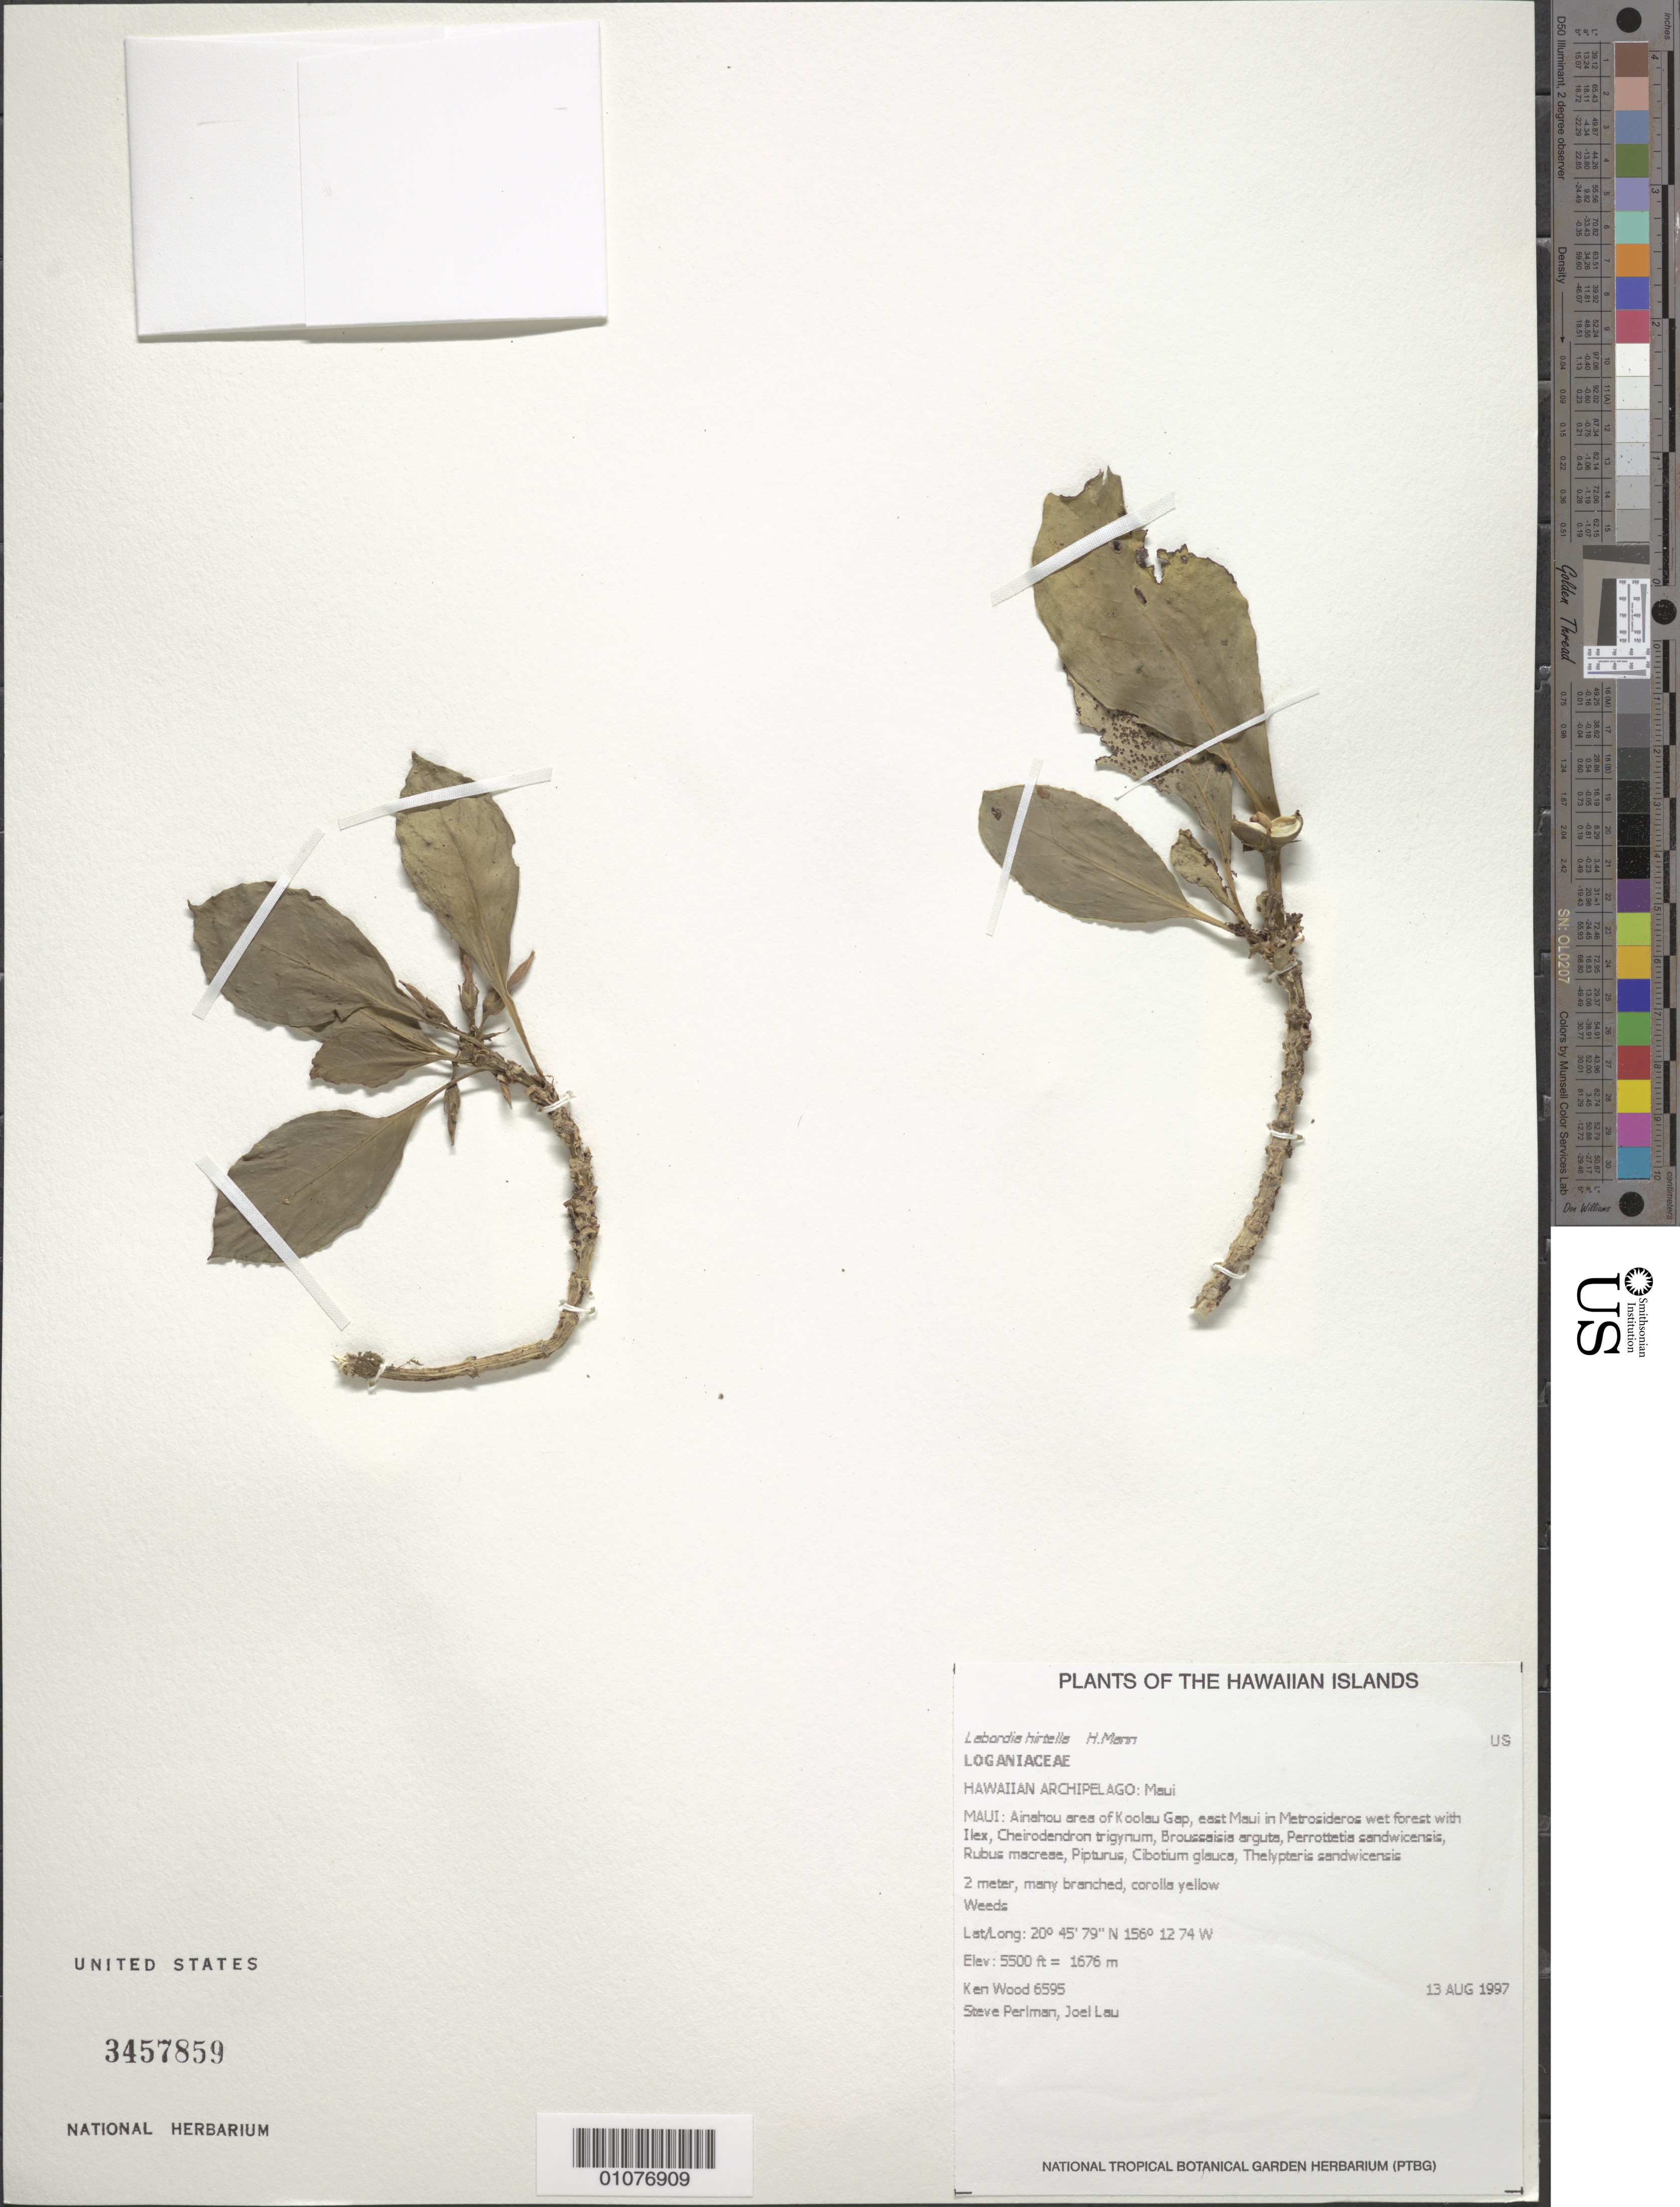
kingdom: Plantae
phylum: Tracheophyta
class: Magnoliopsida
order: Gentianales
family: Loganiaceae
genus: Geniostoma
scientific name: Geniostoma hirtellum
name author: (H. Mann) Byng & Christenh.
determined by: Wagner, W. L., (BOT), Smithsonian Institution - National Museum of Natural History (UNITED STATES)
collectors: K. R. Wood, S. P. Perlman & J. Lau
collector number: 6595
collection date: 1997-08-13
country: United States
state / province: Hawaii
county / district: Maui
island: Maui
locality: Ainahou area of Koolau Gap, E Maui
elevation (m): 1676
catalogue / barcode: US 3457859